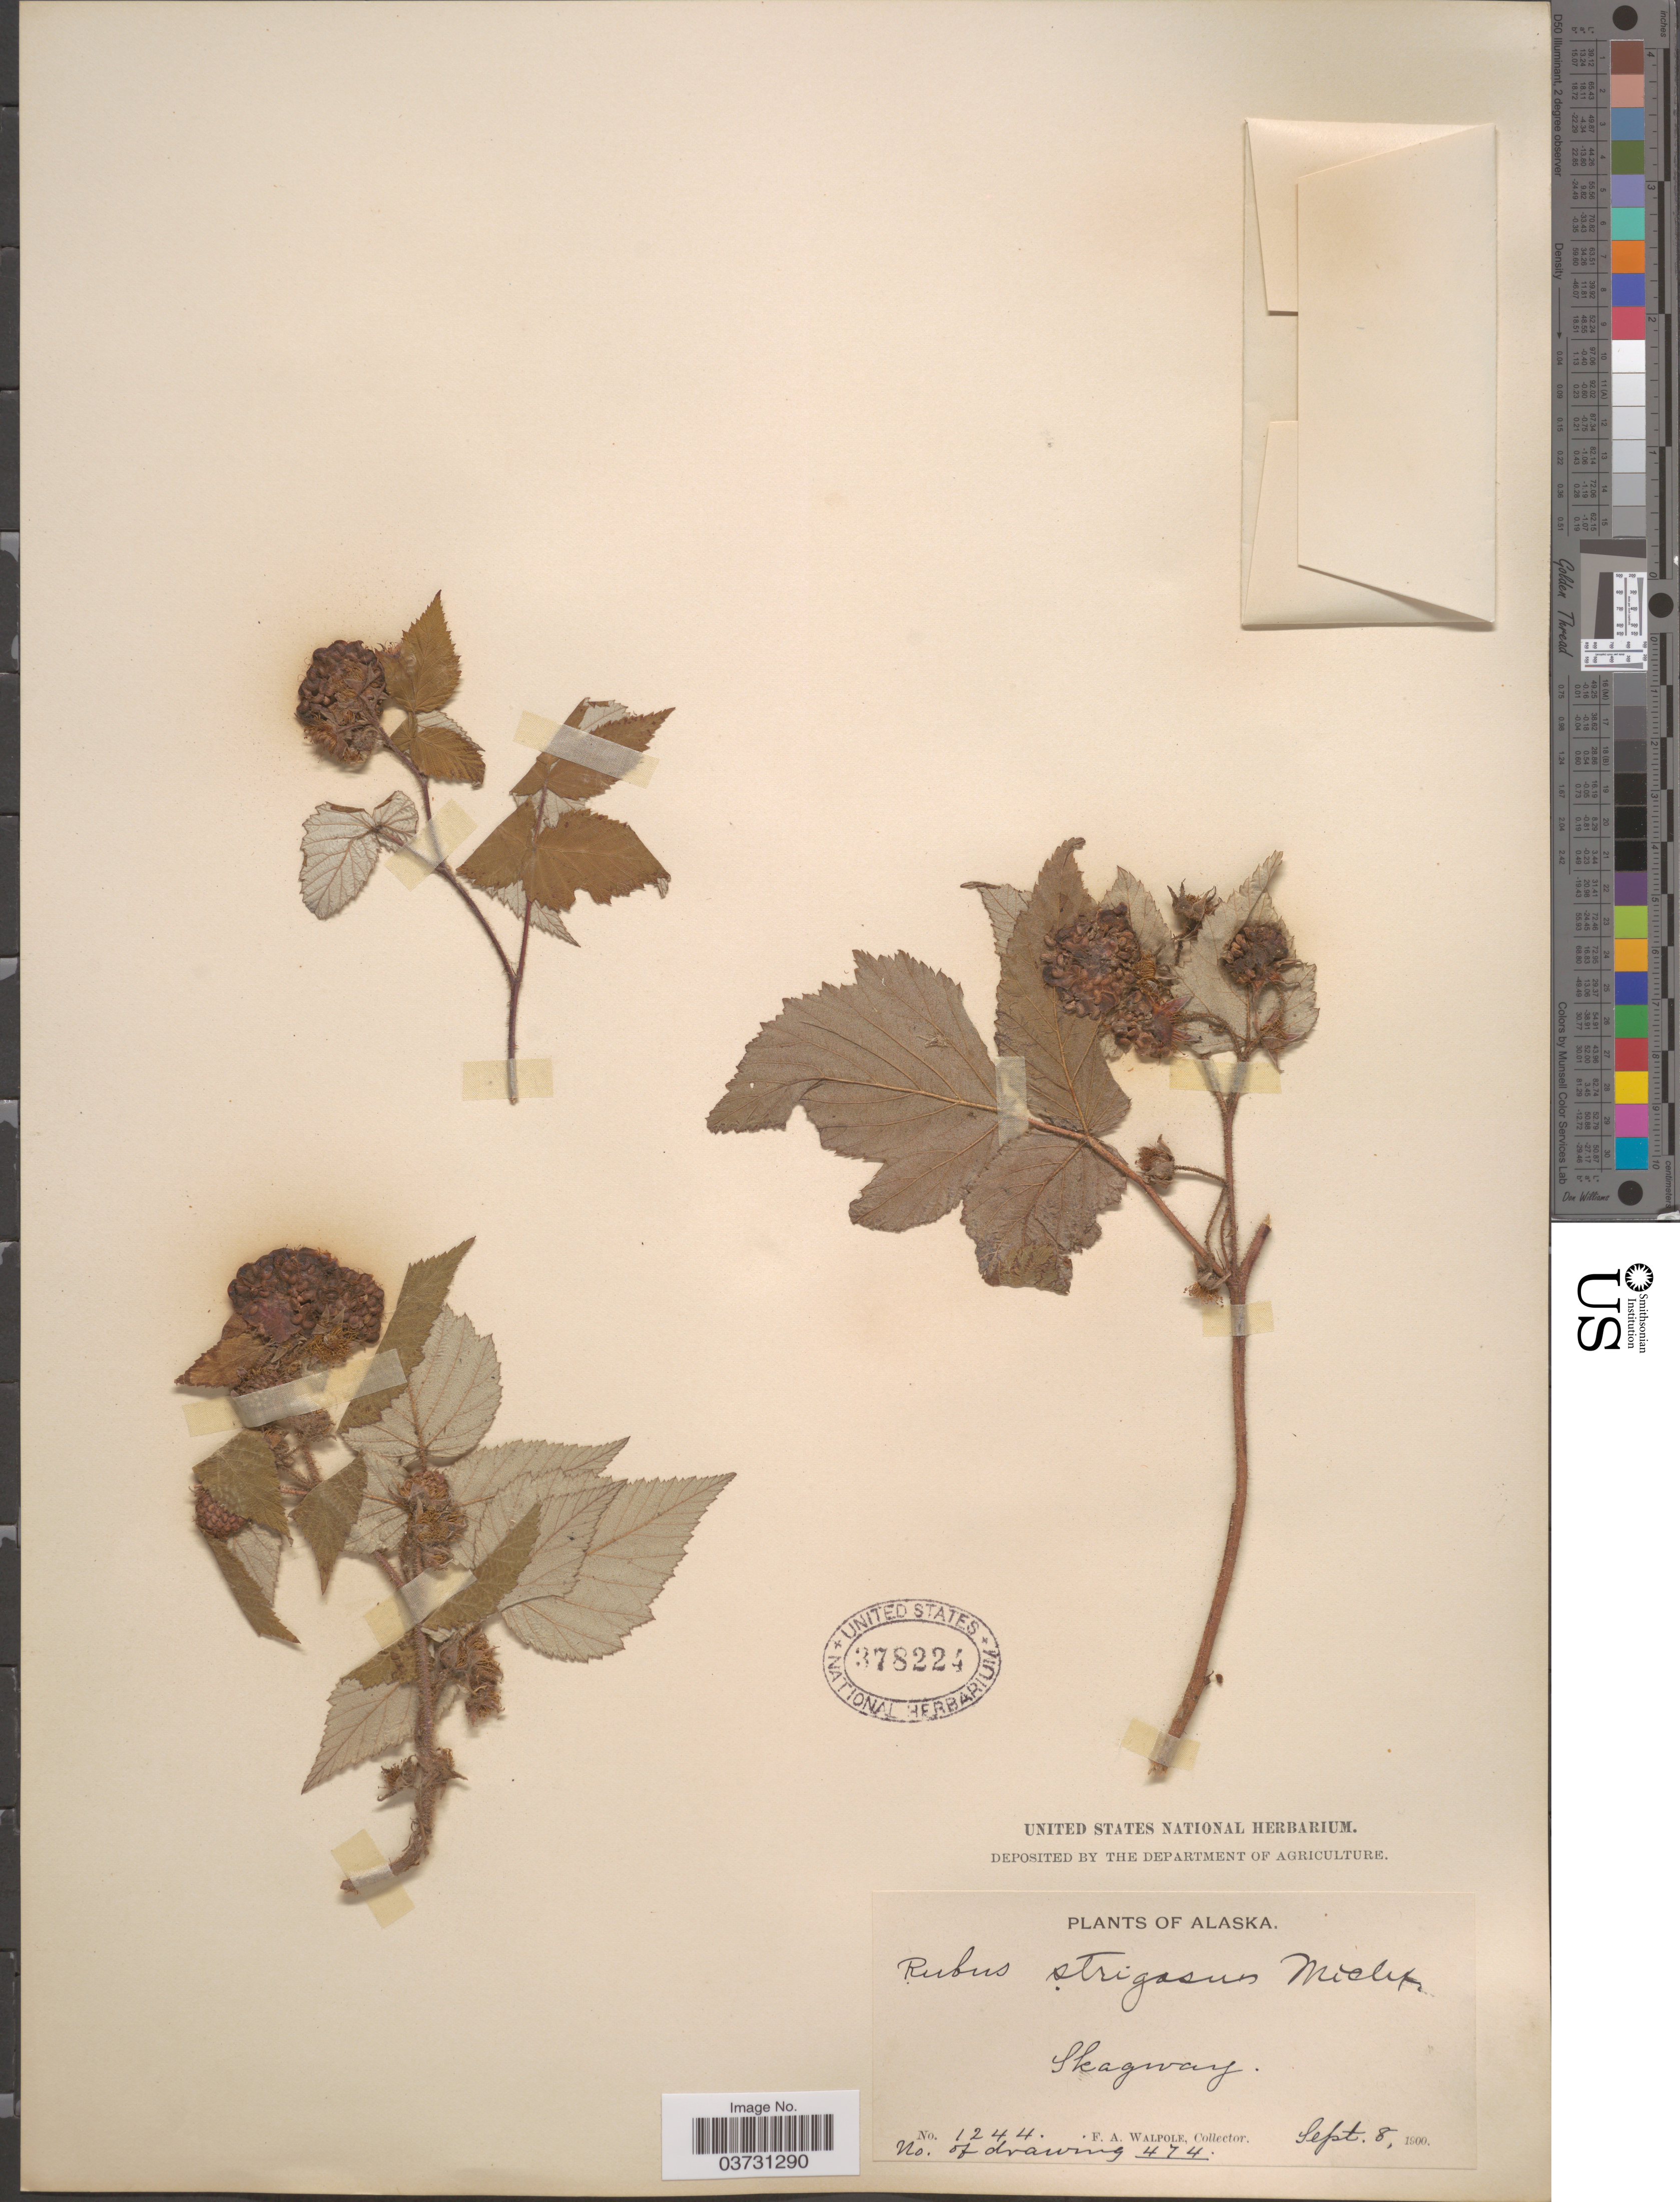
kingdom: Plantae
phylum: Tracheophyta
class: Magnoliopsida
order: Rosales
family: Rosaceae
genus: Rubus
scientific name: Rubus strigosus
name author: Michx.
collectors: F. Walpole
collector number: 1244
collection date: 1900-09-08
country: United States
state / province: Alaska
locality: Skagway.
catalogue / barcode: US 378224